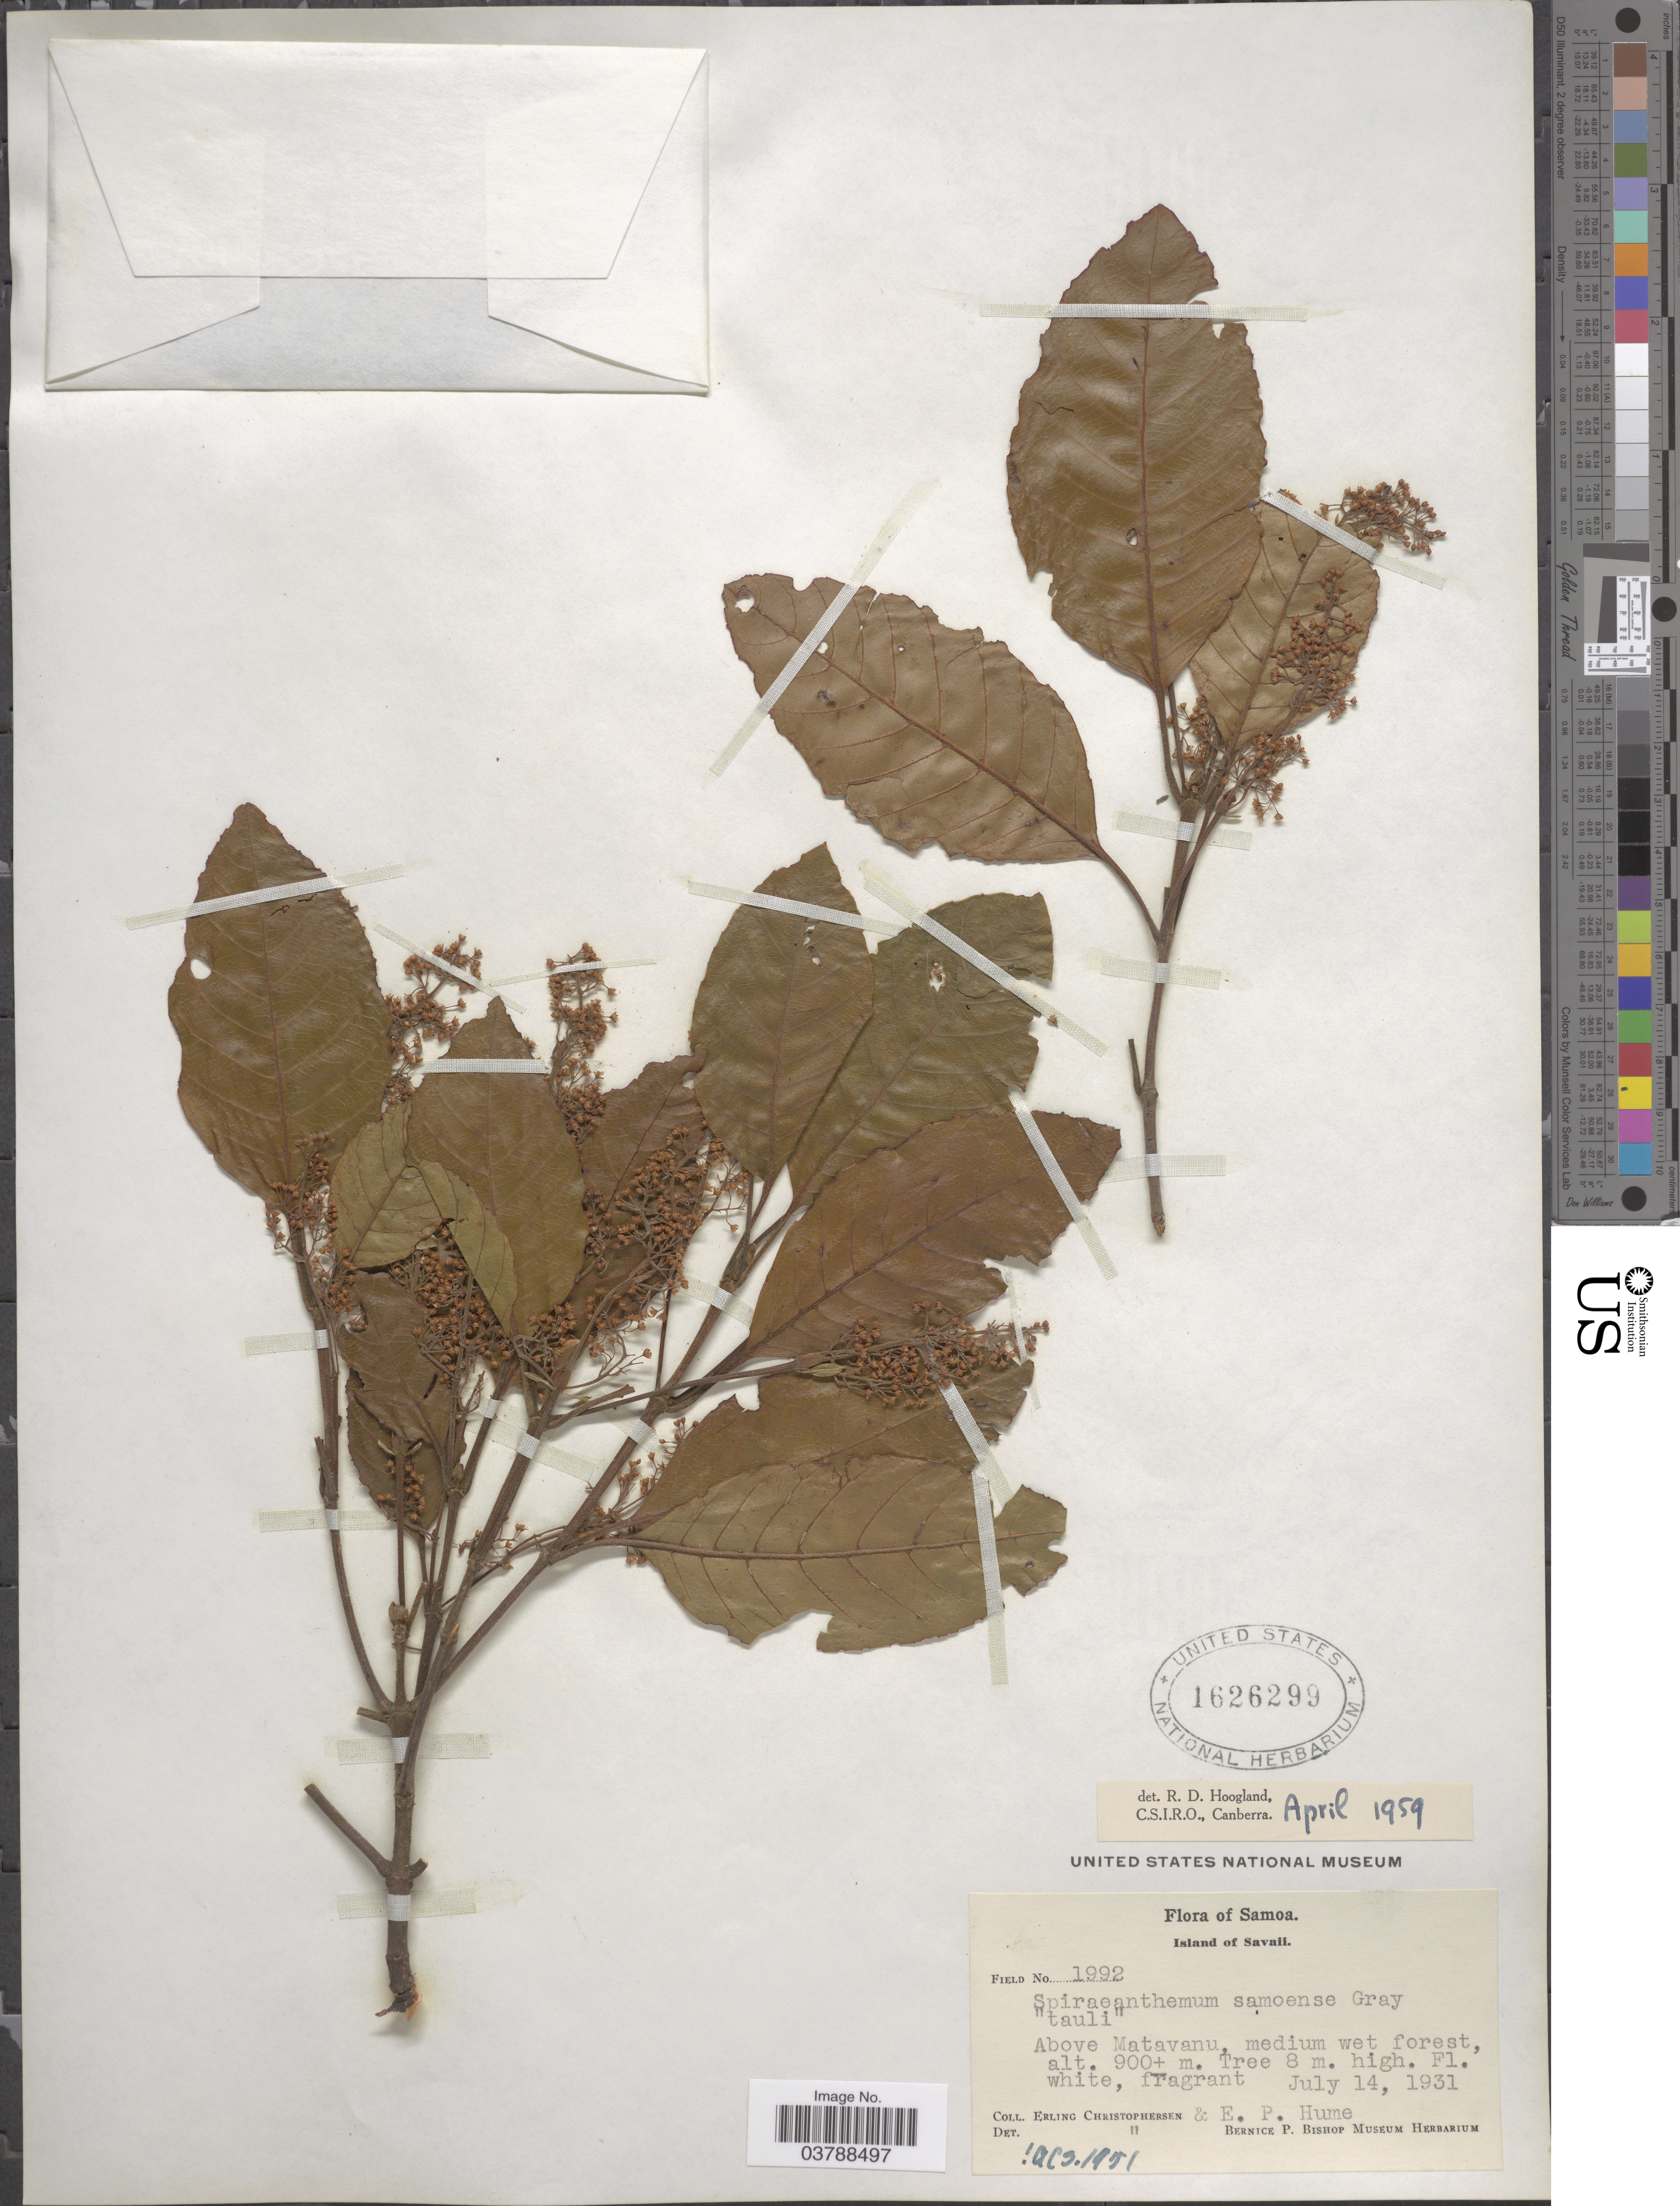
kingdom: Plantae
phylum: Tracheophyta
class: Magnoliopsida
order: Oxalidales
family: Cunoniaceae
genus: Spiraeanthemum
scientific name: Spiraeanthemum samoense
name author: A. Gray in Wilkes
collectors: E. Christophersen & E. P. Hume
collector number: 1992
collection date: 1931-07-14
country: Samoa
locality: Samoa. Island of Savaii. Above Matavanu, medium wet forest.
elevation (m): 900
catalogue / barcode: US 1626299